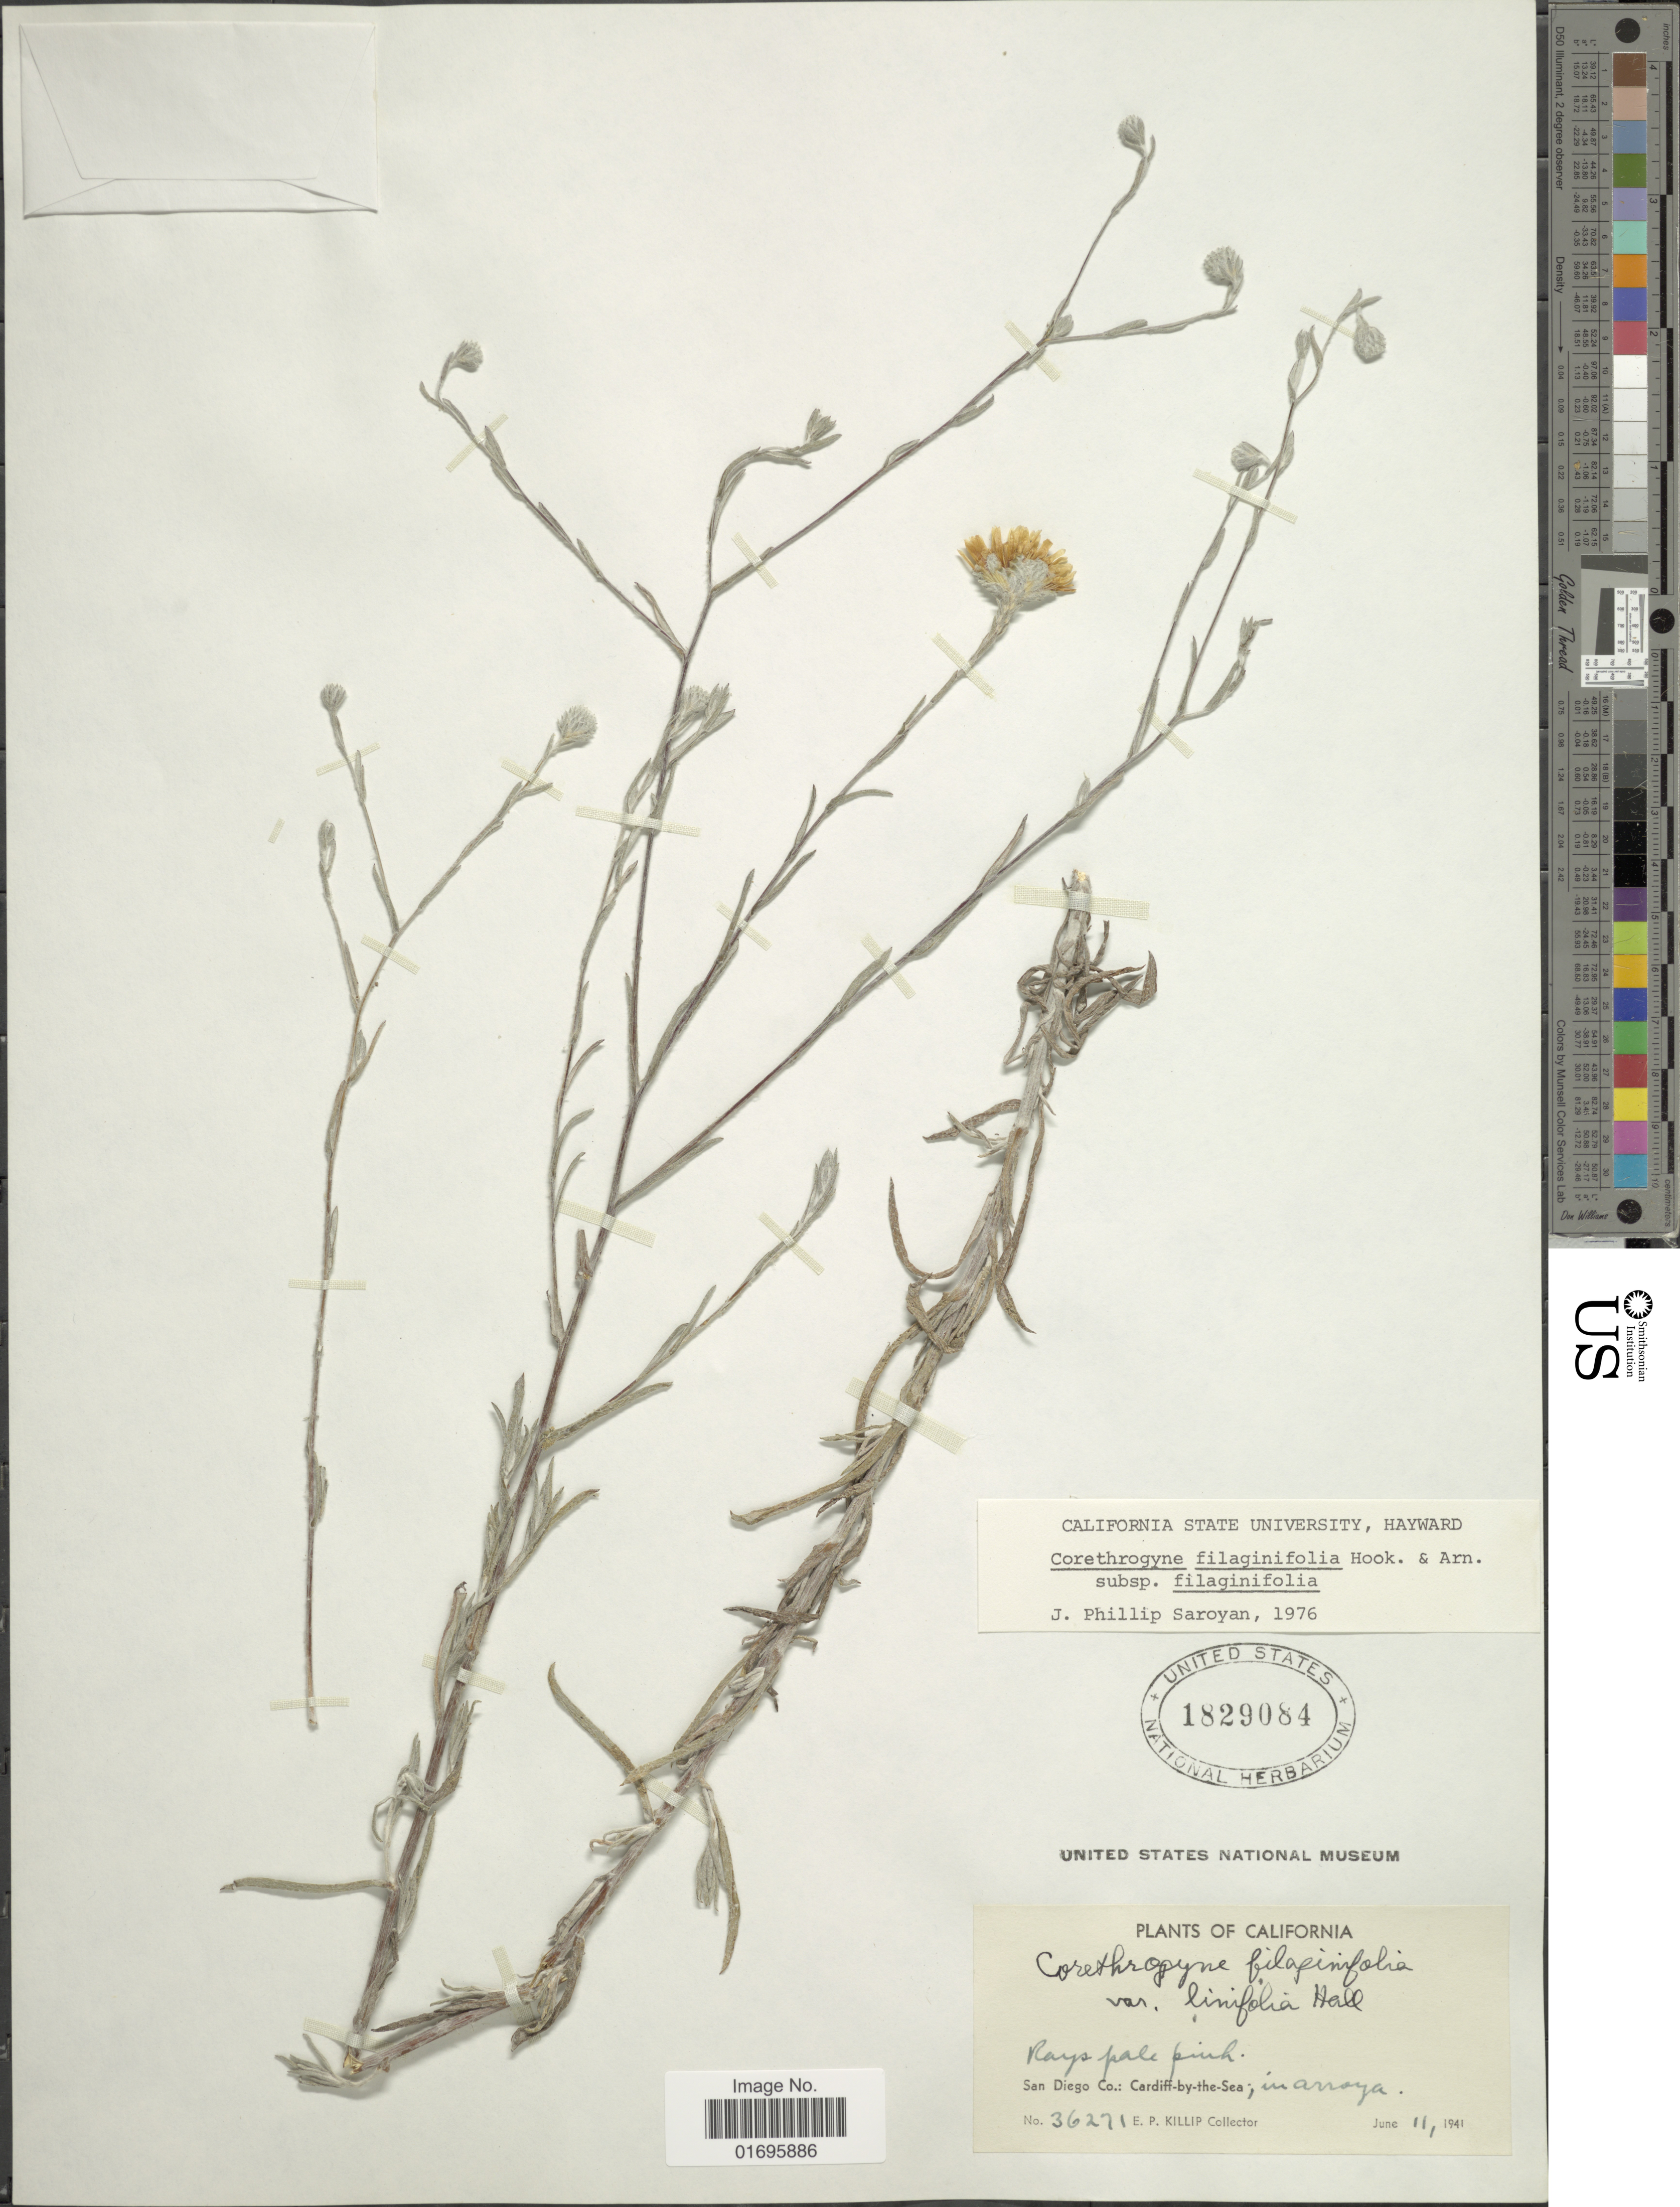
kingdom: Plantae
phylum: Tracheophyta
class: Magnoliopsida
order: Asterales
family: Asteraceae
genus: Corethrogyne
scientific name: Corethrogyne filaginifolia var. filaginifolia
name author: (Hook.) Nutt.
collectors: E. P. Killip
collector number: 36271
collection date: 1941-06-11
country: United States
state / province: California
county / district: San Diego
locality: Cardiff-by-the-Sea, in arroya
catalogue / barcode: US 1829084